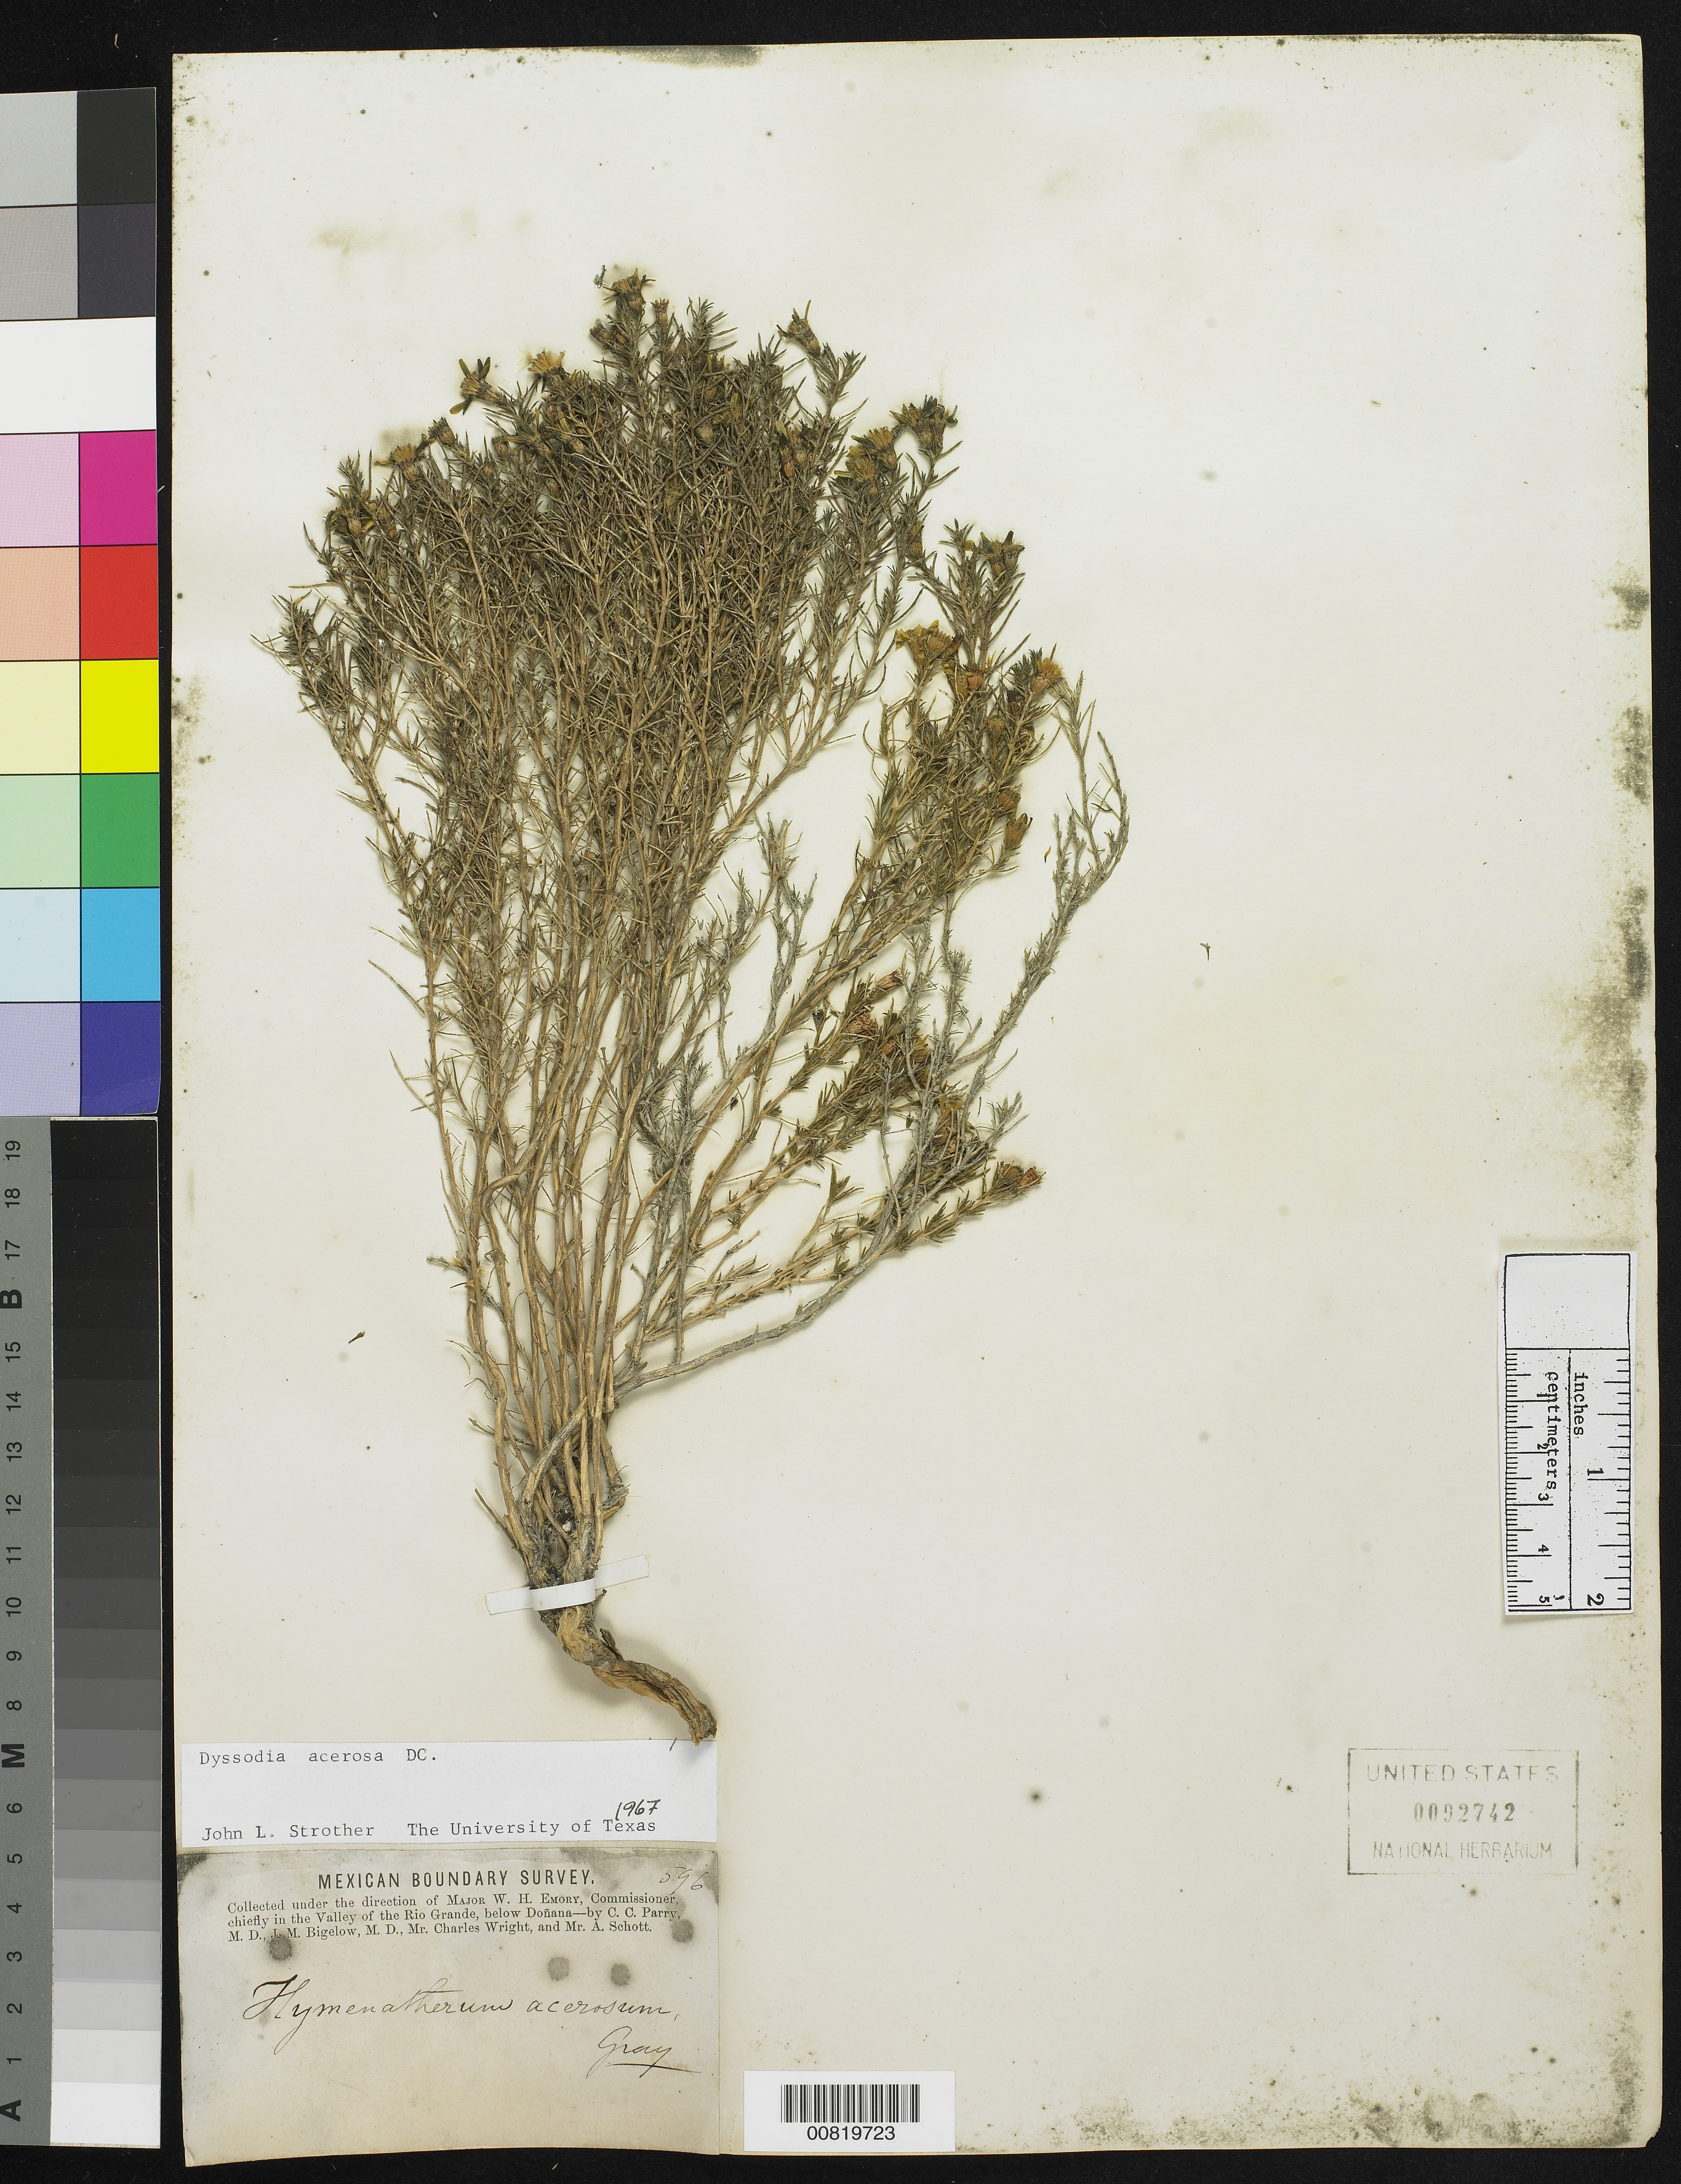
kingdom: Plantae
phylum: Tracheophyta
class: Magnoliopsida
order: Asterales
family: Asteraceae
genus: Thymophylla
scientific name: Thymophylla acerosa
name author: (DC.) Strother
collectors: C. C. Parry, J. M. Bigelow, C. Wright & A. C. V. Schott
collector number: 596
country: United States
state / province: New Mexico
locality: Valley of the Rio Grande, below Doñana, New Mexico.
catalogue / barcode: US 92742